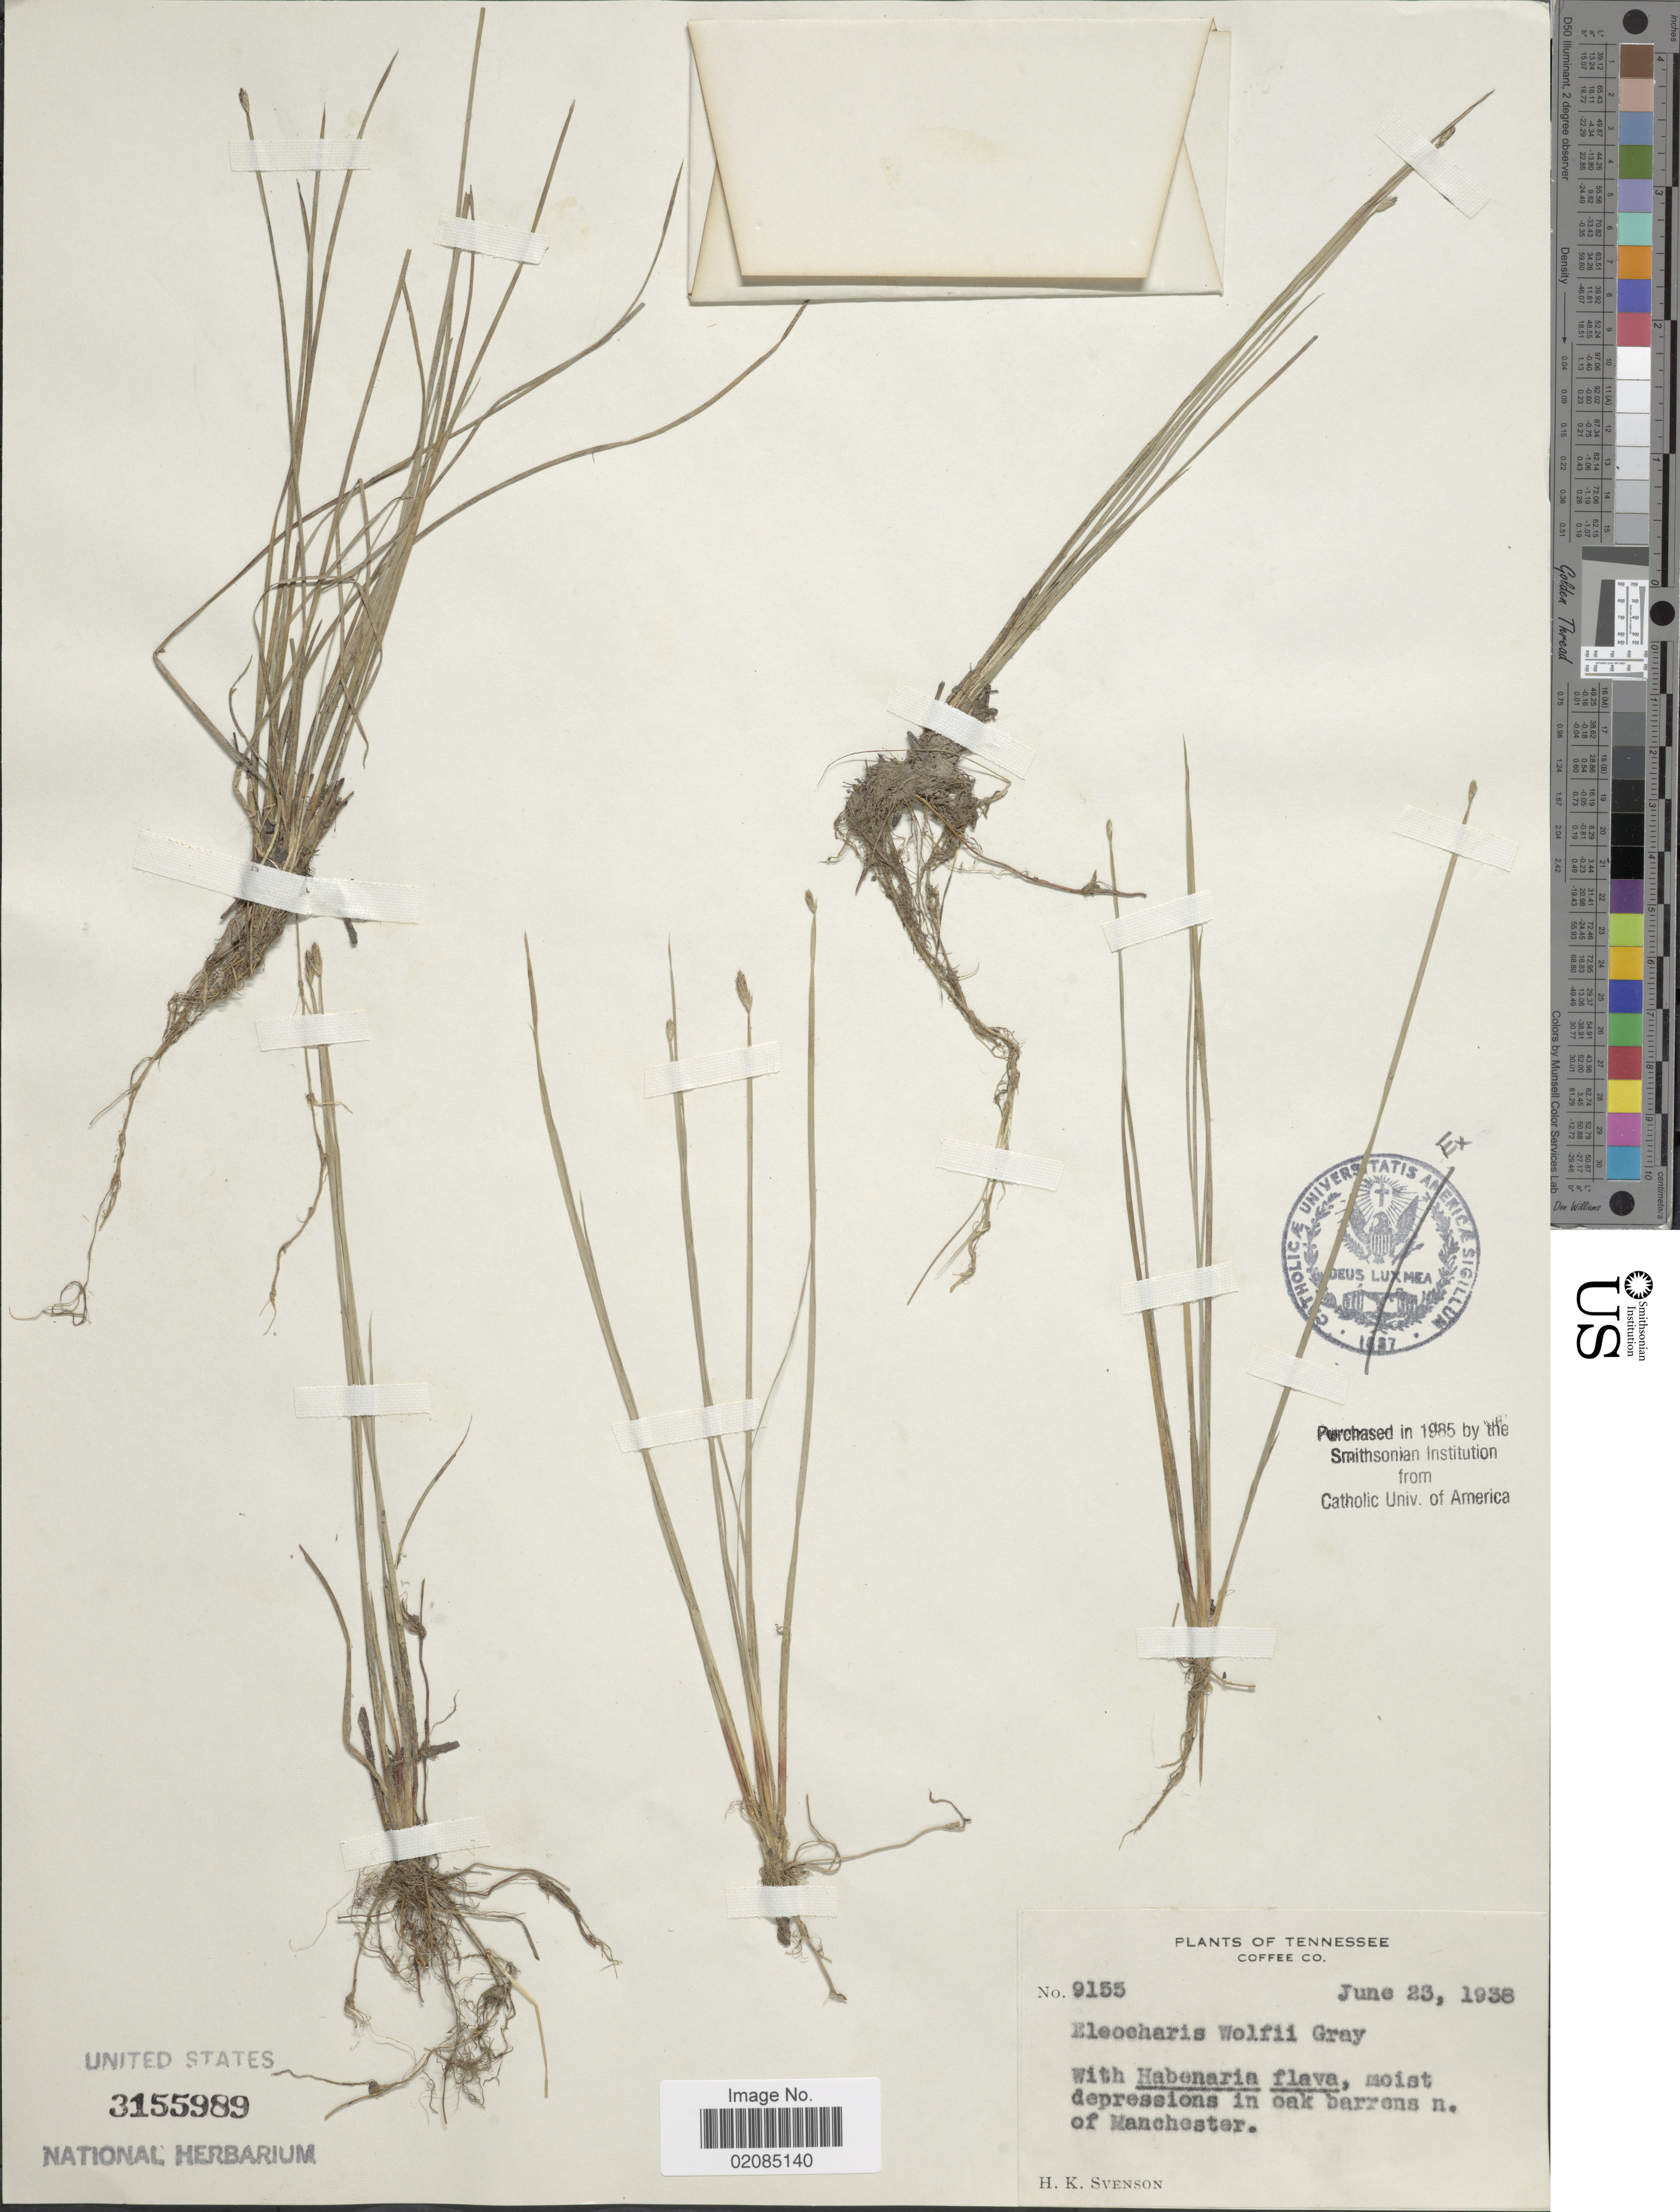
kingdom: Plantae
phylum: Tracheophyta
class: Liliopsida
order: Poales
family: Cyperaceae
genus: Eleocharis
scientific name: Eleocharis wolfii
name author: (A. Gray) A. Gray ex Britton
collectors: H. K. Svenson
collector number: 9155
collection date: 1938-06-23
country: United States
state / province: Tennessee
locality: Coffee Co., moist depressions in oak barrens n. of Manchester.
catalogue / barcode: US 3155989